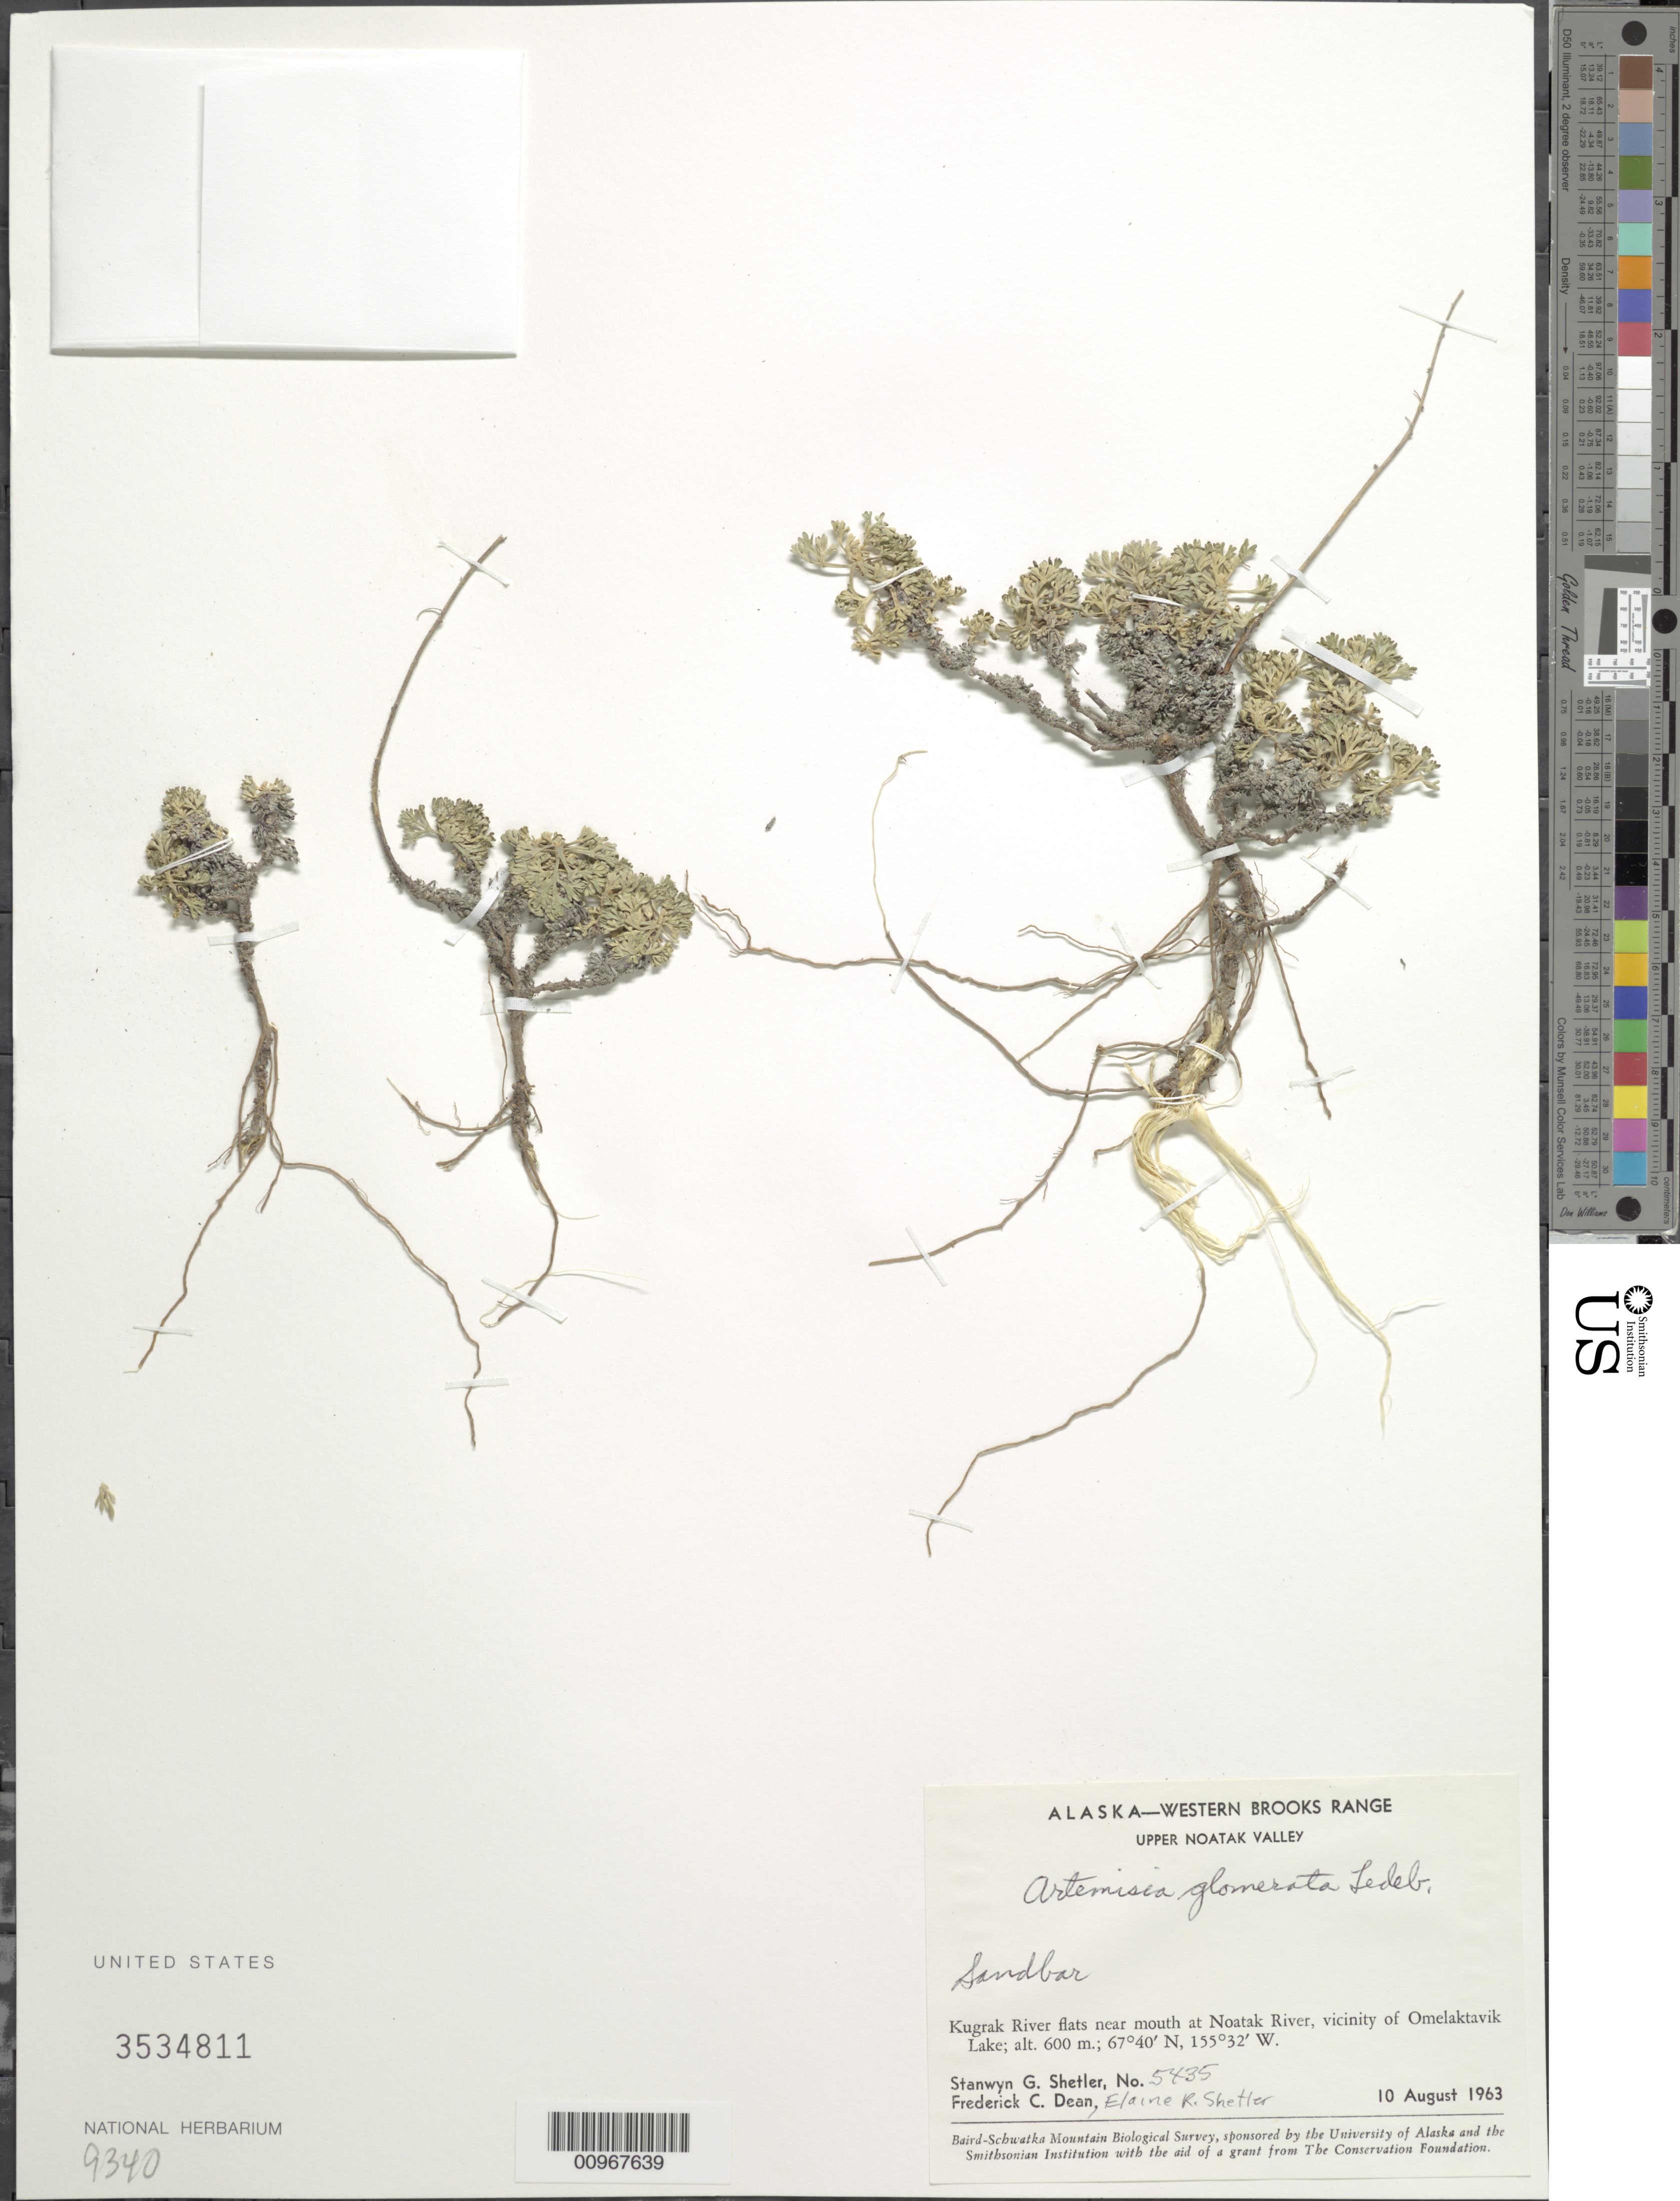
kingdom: Plantae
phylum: Tracheophyta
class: Magnoliopsida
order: Asterales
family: Asteraceae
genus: Artemisia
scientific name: Artemisia glomerata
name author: Ledeb.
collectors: S. Shetler, F. C. Dean & E. R. Shetler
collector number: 5435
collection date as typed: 10 Aug 1963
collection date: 1963-08-10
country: United States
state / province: Alaska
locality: Kugrak River flats near mouth at Noatak River, vicinity of Omelaktavik Lake. Western Brooks Range, Upper Noatak Valley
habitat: Sandbar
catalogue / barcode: US 3534811